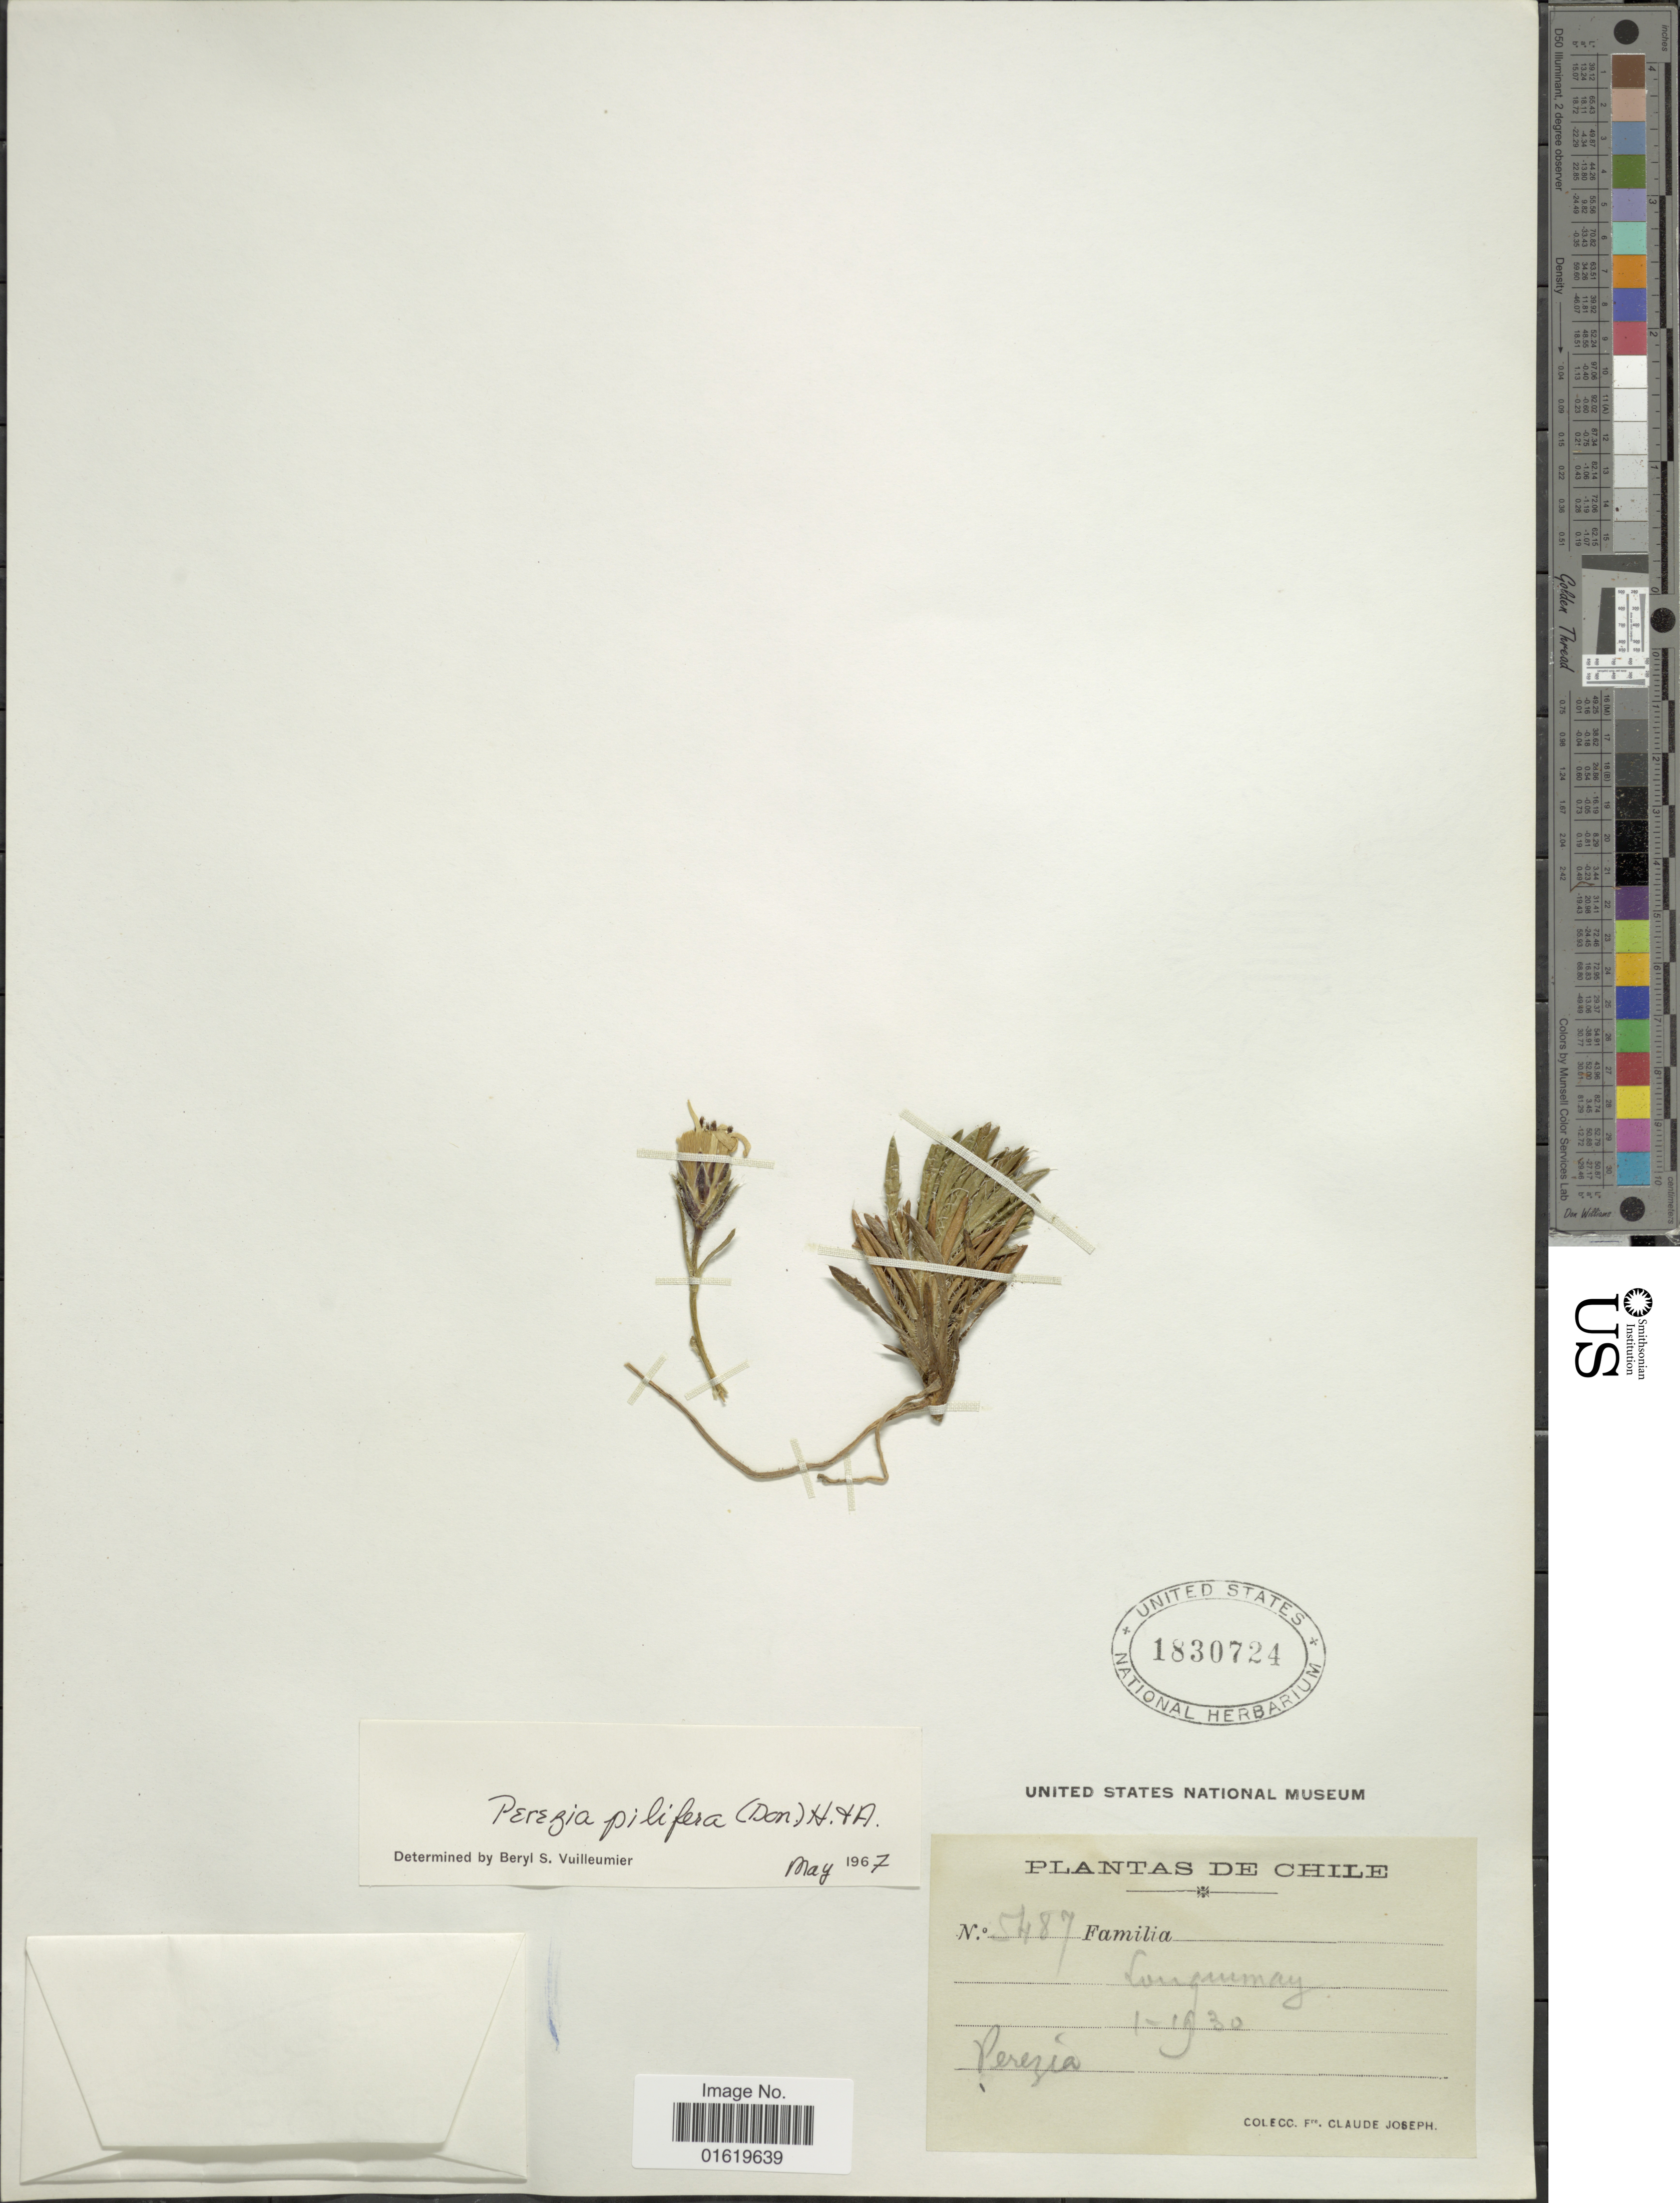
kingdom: Plantae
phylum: Tracheophyta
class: Magnoliopsida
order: Asterales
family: Asteraceae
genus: Perezia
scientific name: Perezia pilifera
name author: (D. Don) Hook. & Arn.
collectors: Bro. Claude-Joseph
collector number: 5487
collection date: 1930-01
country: Chile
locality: Lonquimay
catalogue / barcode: US 1830724